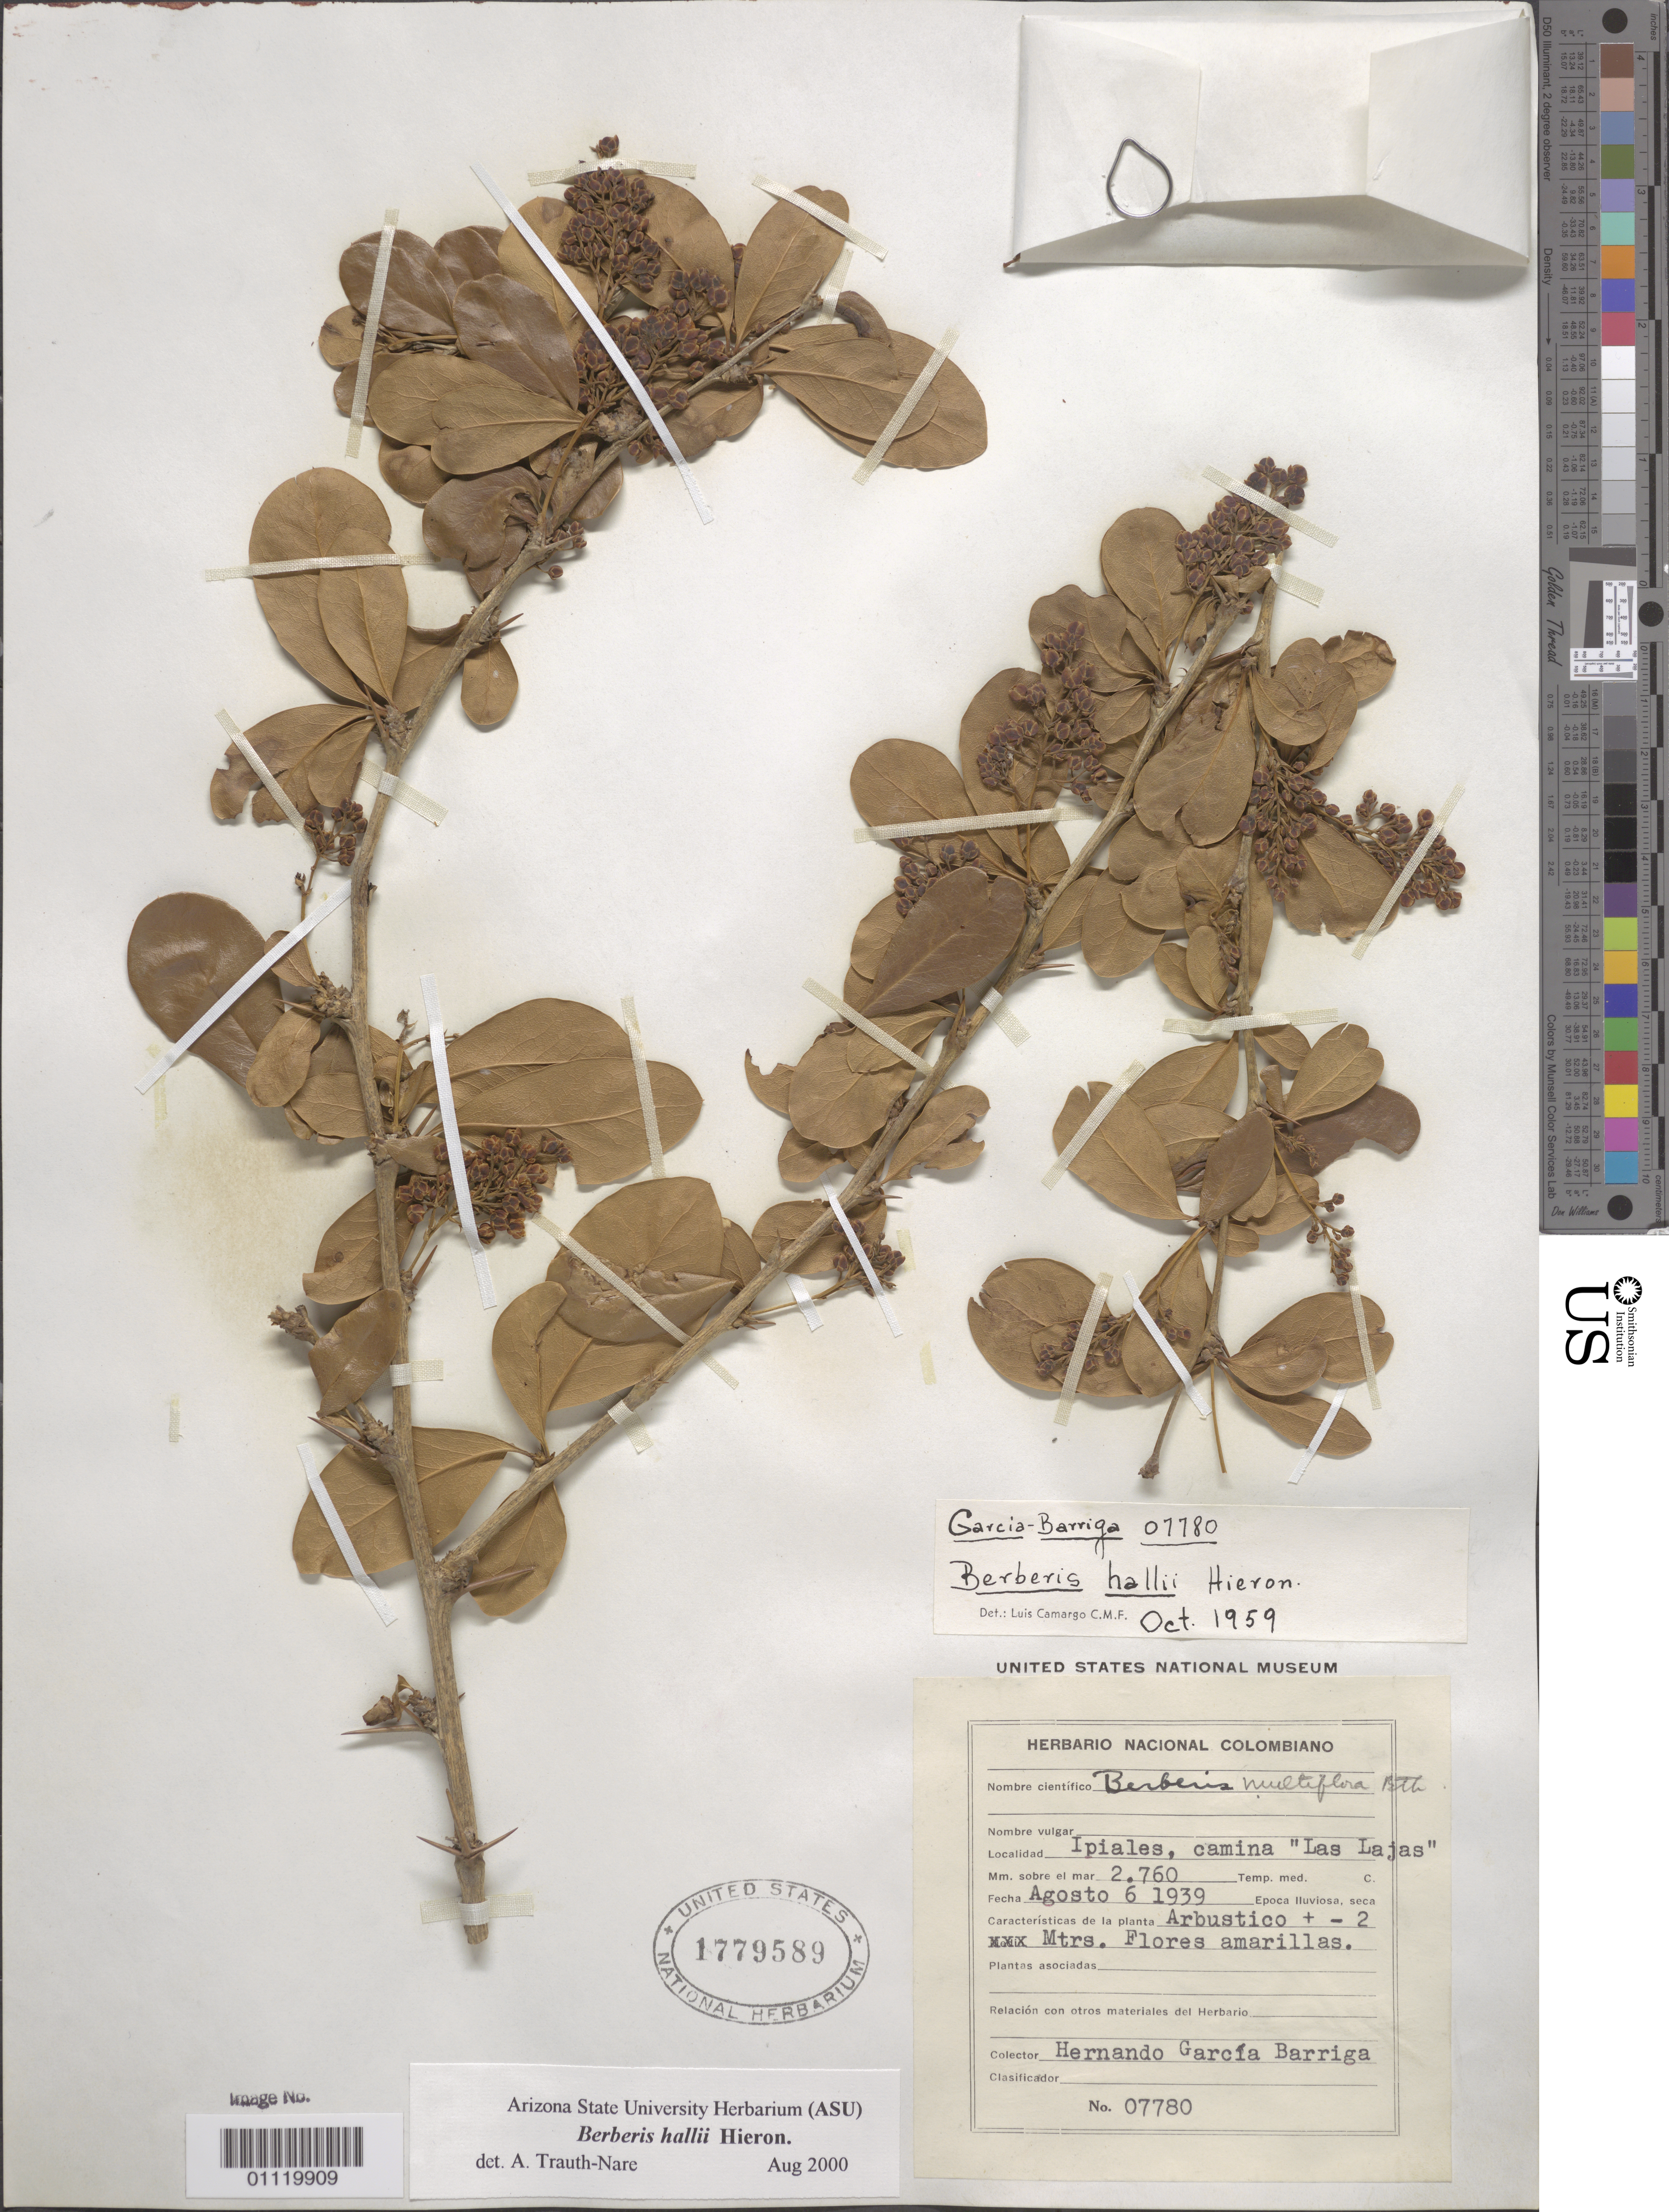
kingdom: Plantae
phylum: Tracheophyta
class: Magnoliopsida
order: Ranunculales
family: Berberidaceae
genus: Berberis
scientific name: Berberis hallii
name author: Hieron.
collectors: H. García Barriga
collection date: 1939-08-06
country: Colombia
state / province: Nariño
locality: Ipiales, path to "Las Lajas."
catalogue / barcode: US 1779589